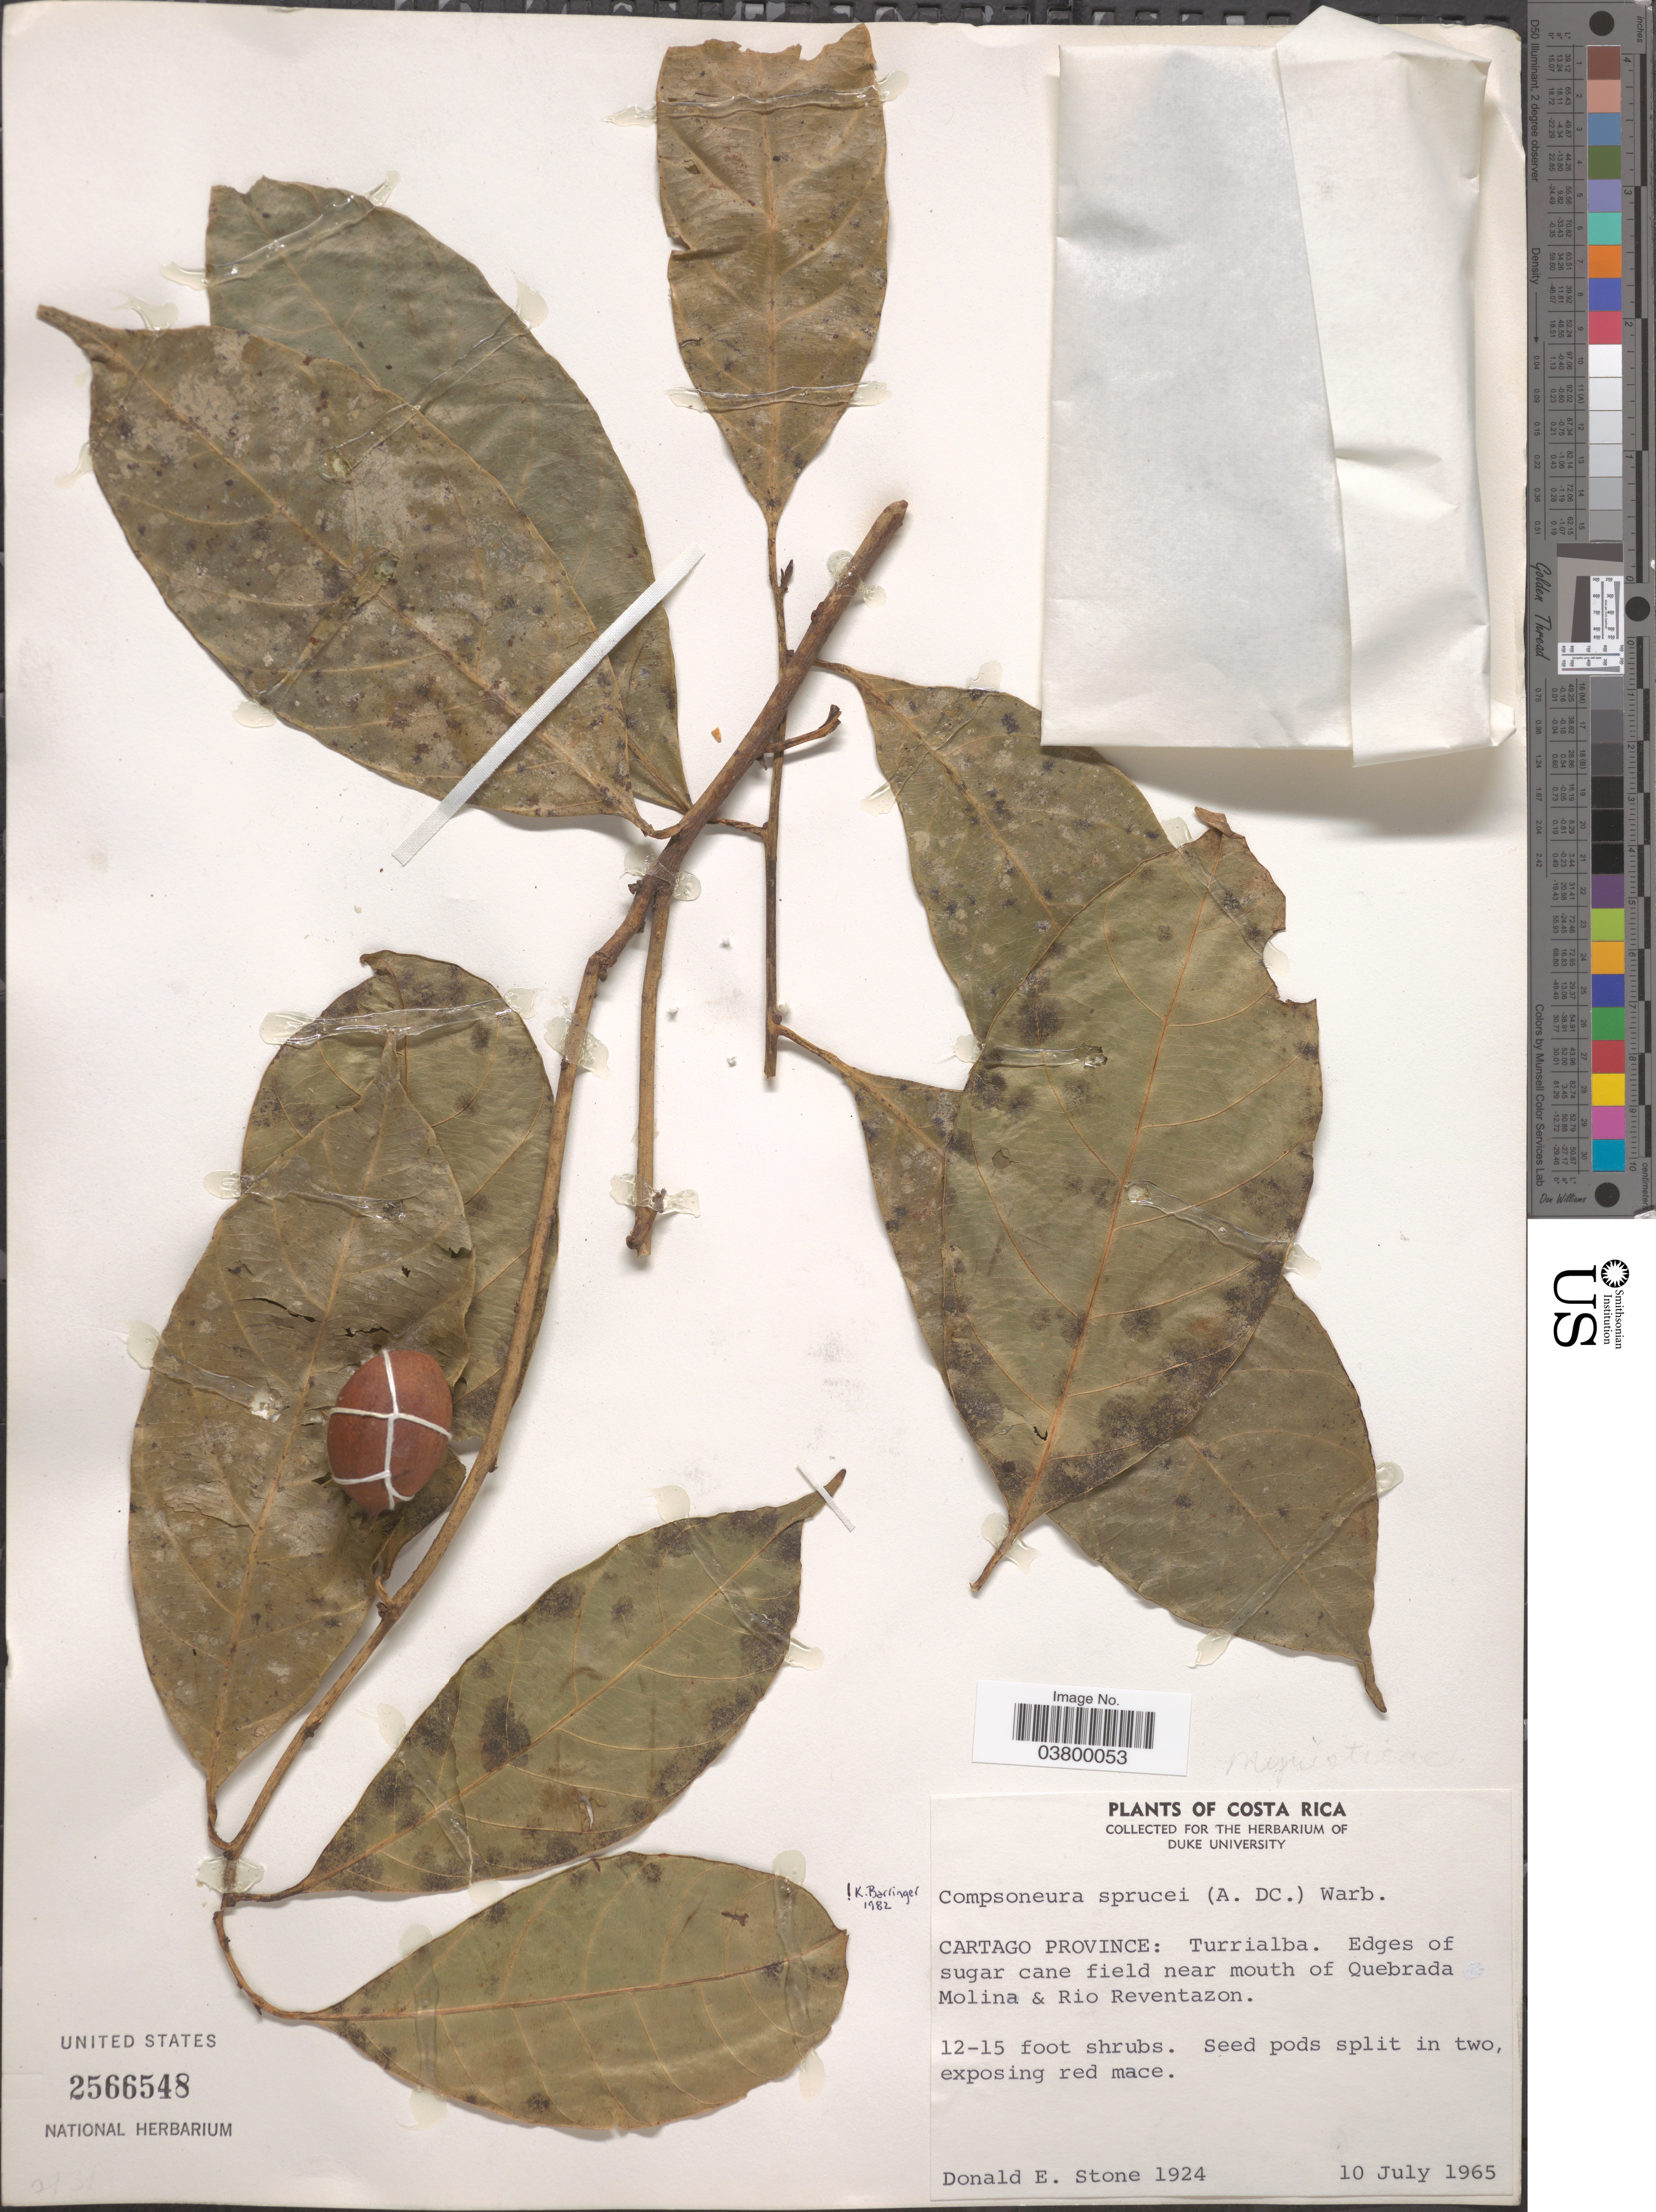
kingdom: Plantae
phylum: Tracheophyta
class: Magnoliopsida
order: Magnoliales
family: Myristicaceae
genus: Compsoneura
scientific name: Compsoneura sprucei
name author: (A. DC.) Warb.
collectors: D. E. Stone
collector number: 1924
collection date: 1965-07-10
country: Costa Rica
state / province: Cartago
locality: Turrialba. Edges of sugar cane field near mouth of Quebrada Molina & Rio Reventazon.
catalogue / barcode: US 2566548